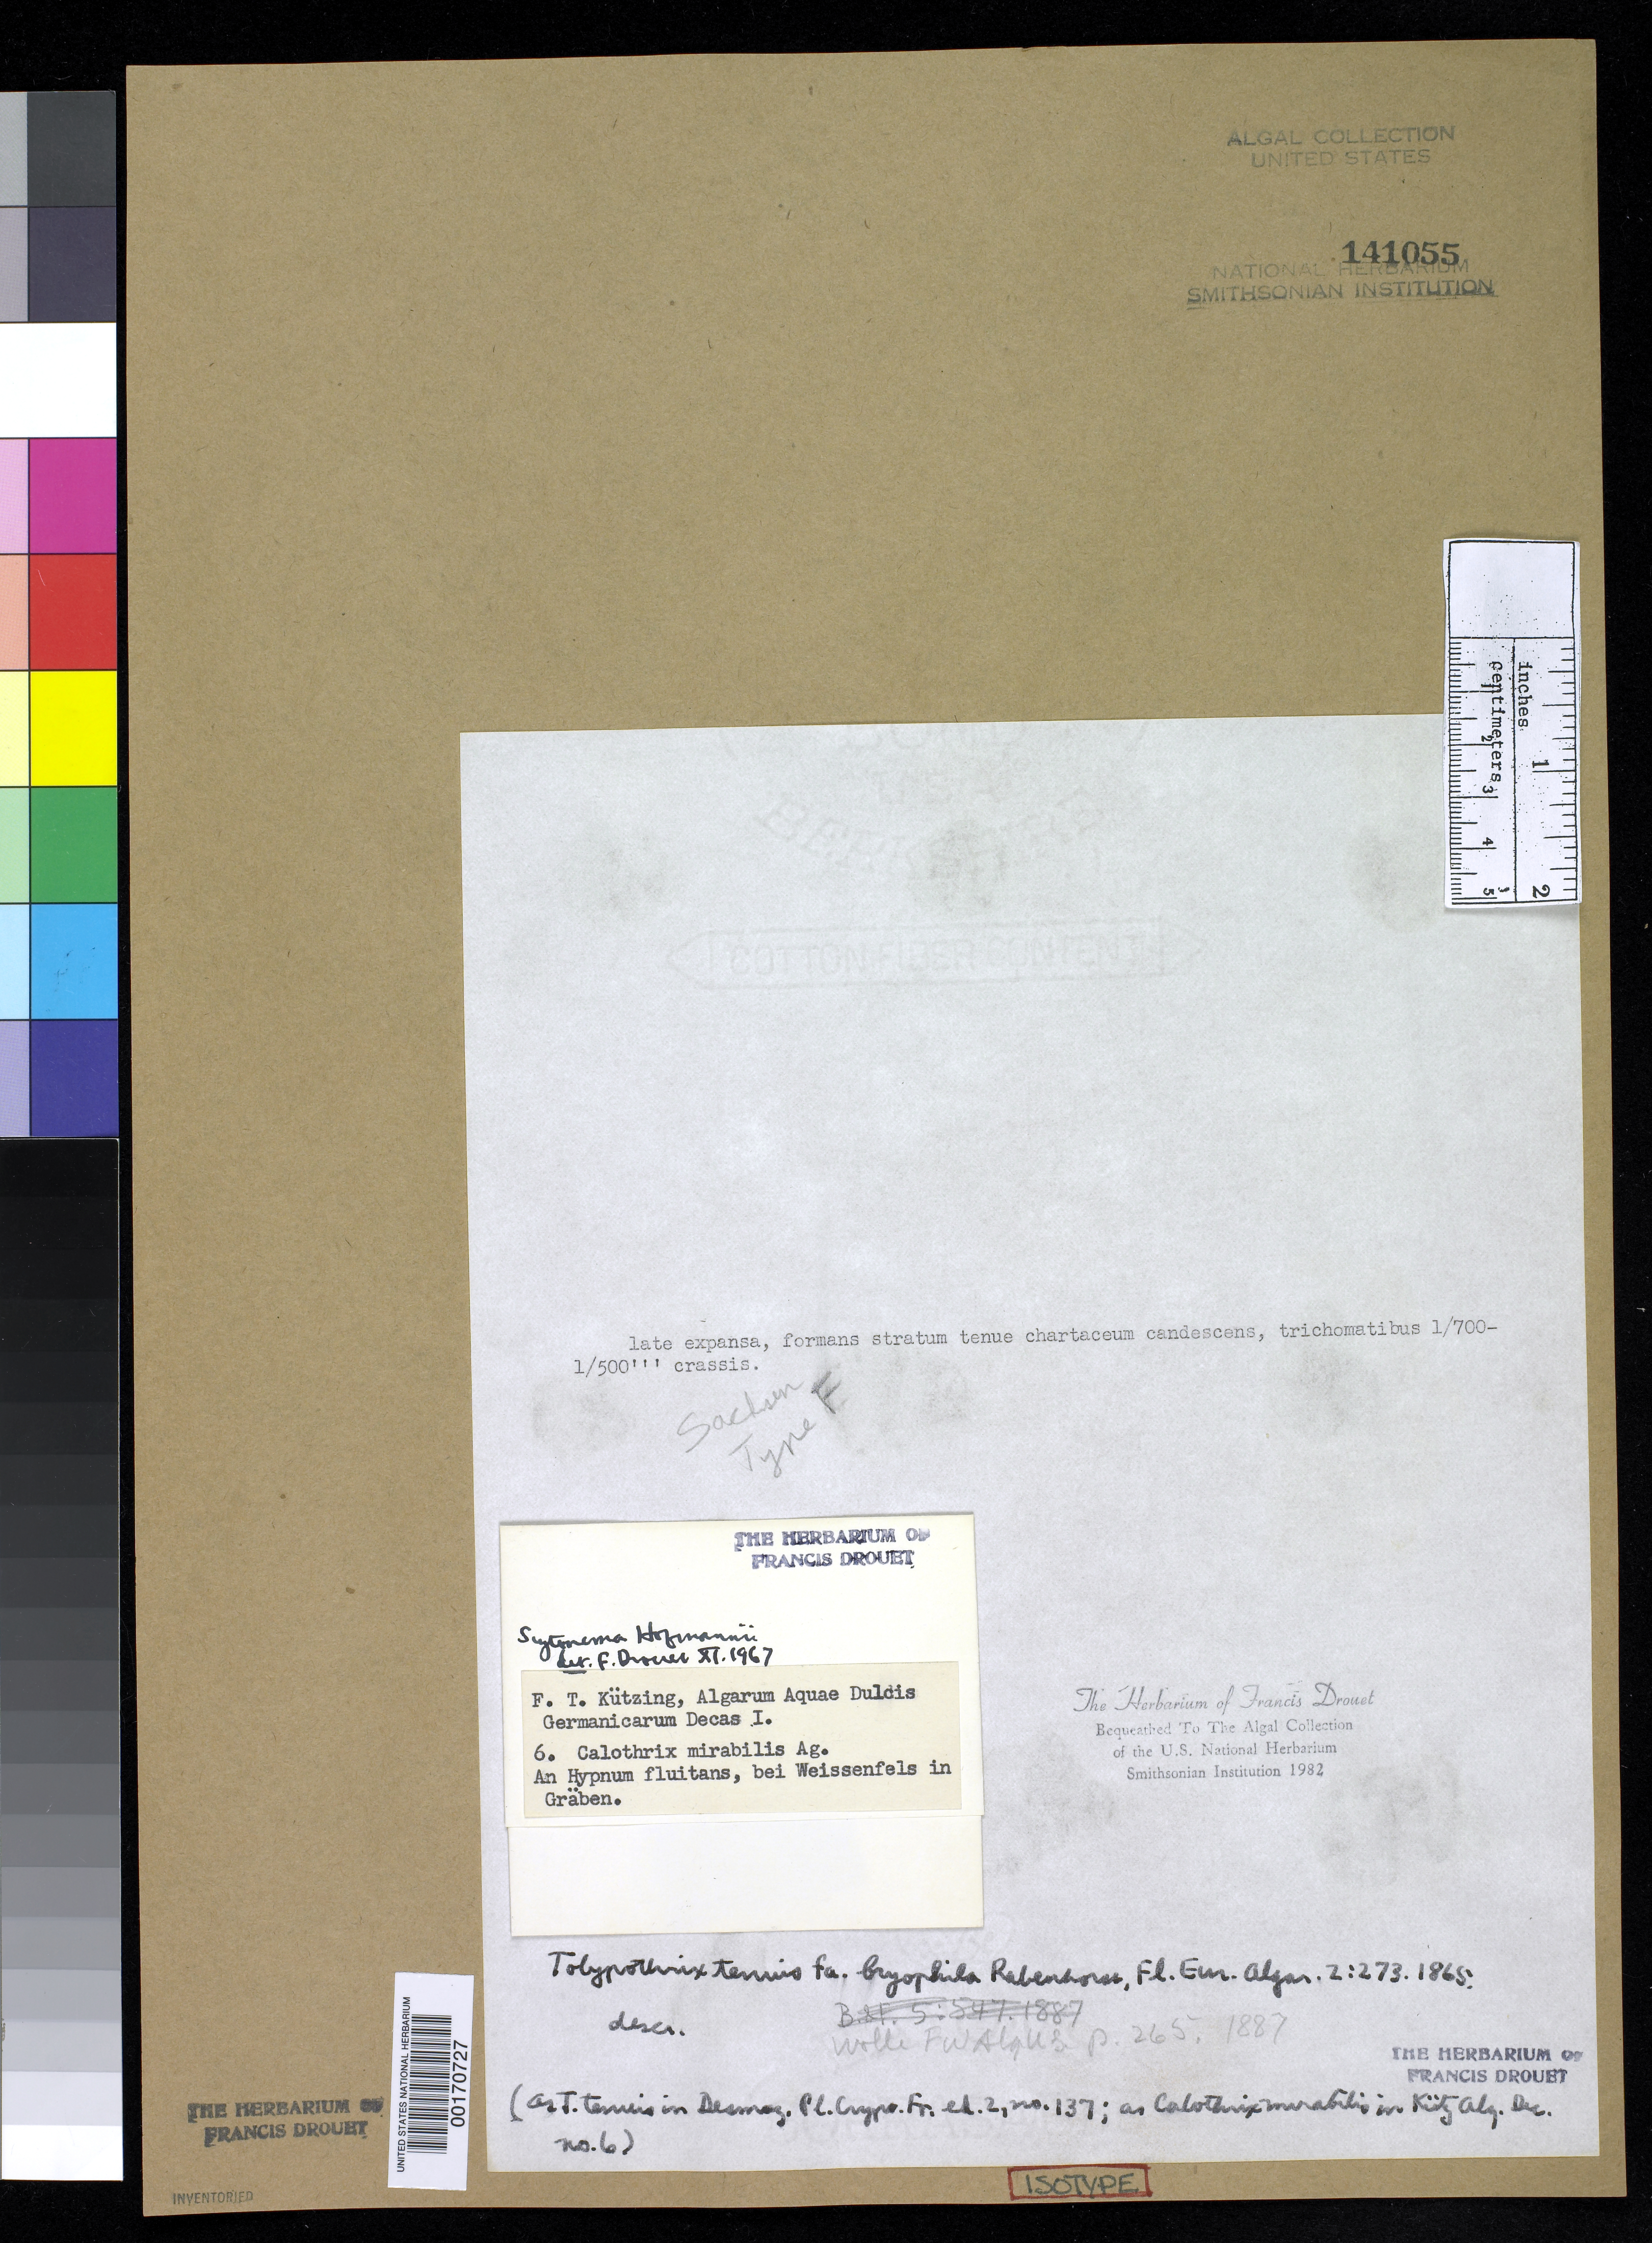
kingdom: Bacteria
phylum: Cyanobacteria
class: Cyanobacteriia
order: Cyanobacteriales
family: Tolypothrichaceae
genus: Tolypothrix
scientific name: Tolypothrix tenuis f. bryophila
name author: Rabenh.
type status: Isotype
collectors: F. T. Kützing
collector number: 6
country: Germany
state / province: Sachsen-Anhalt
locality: Halle District. Weissenfels.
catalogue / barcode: US 141055